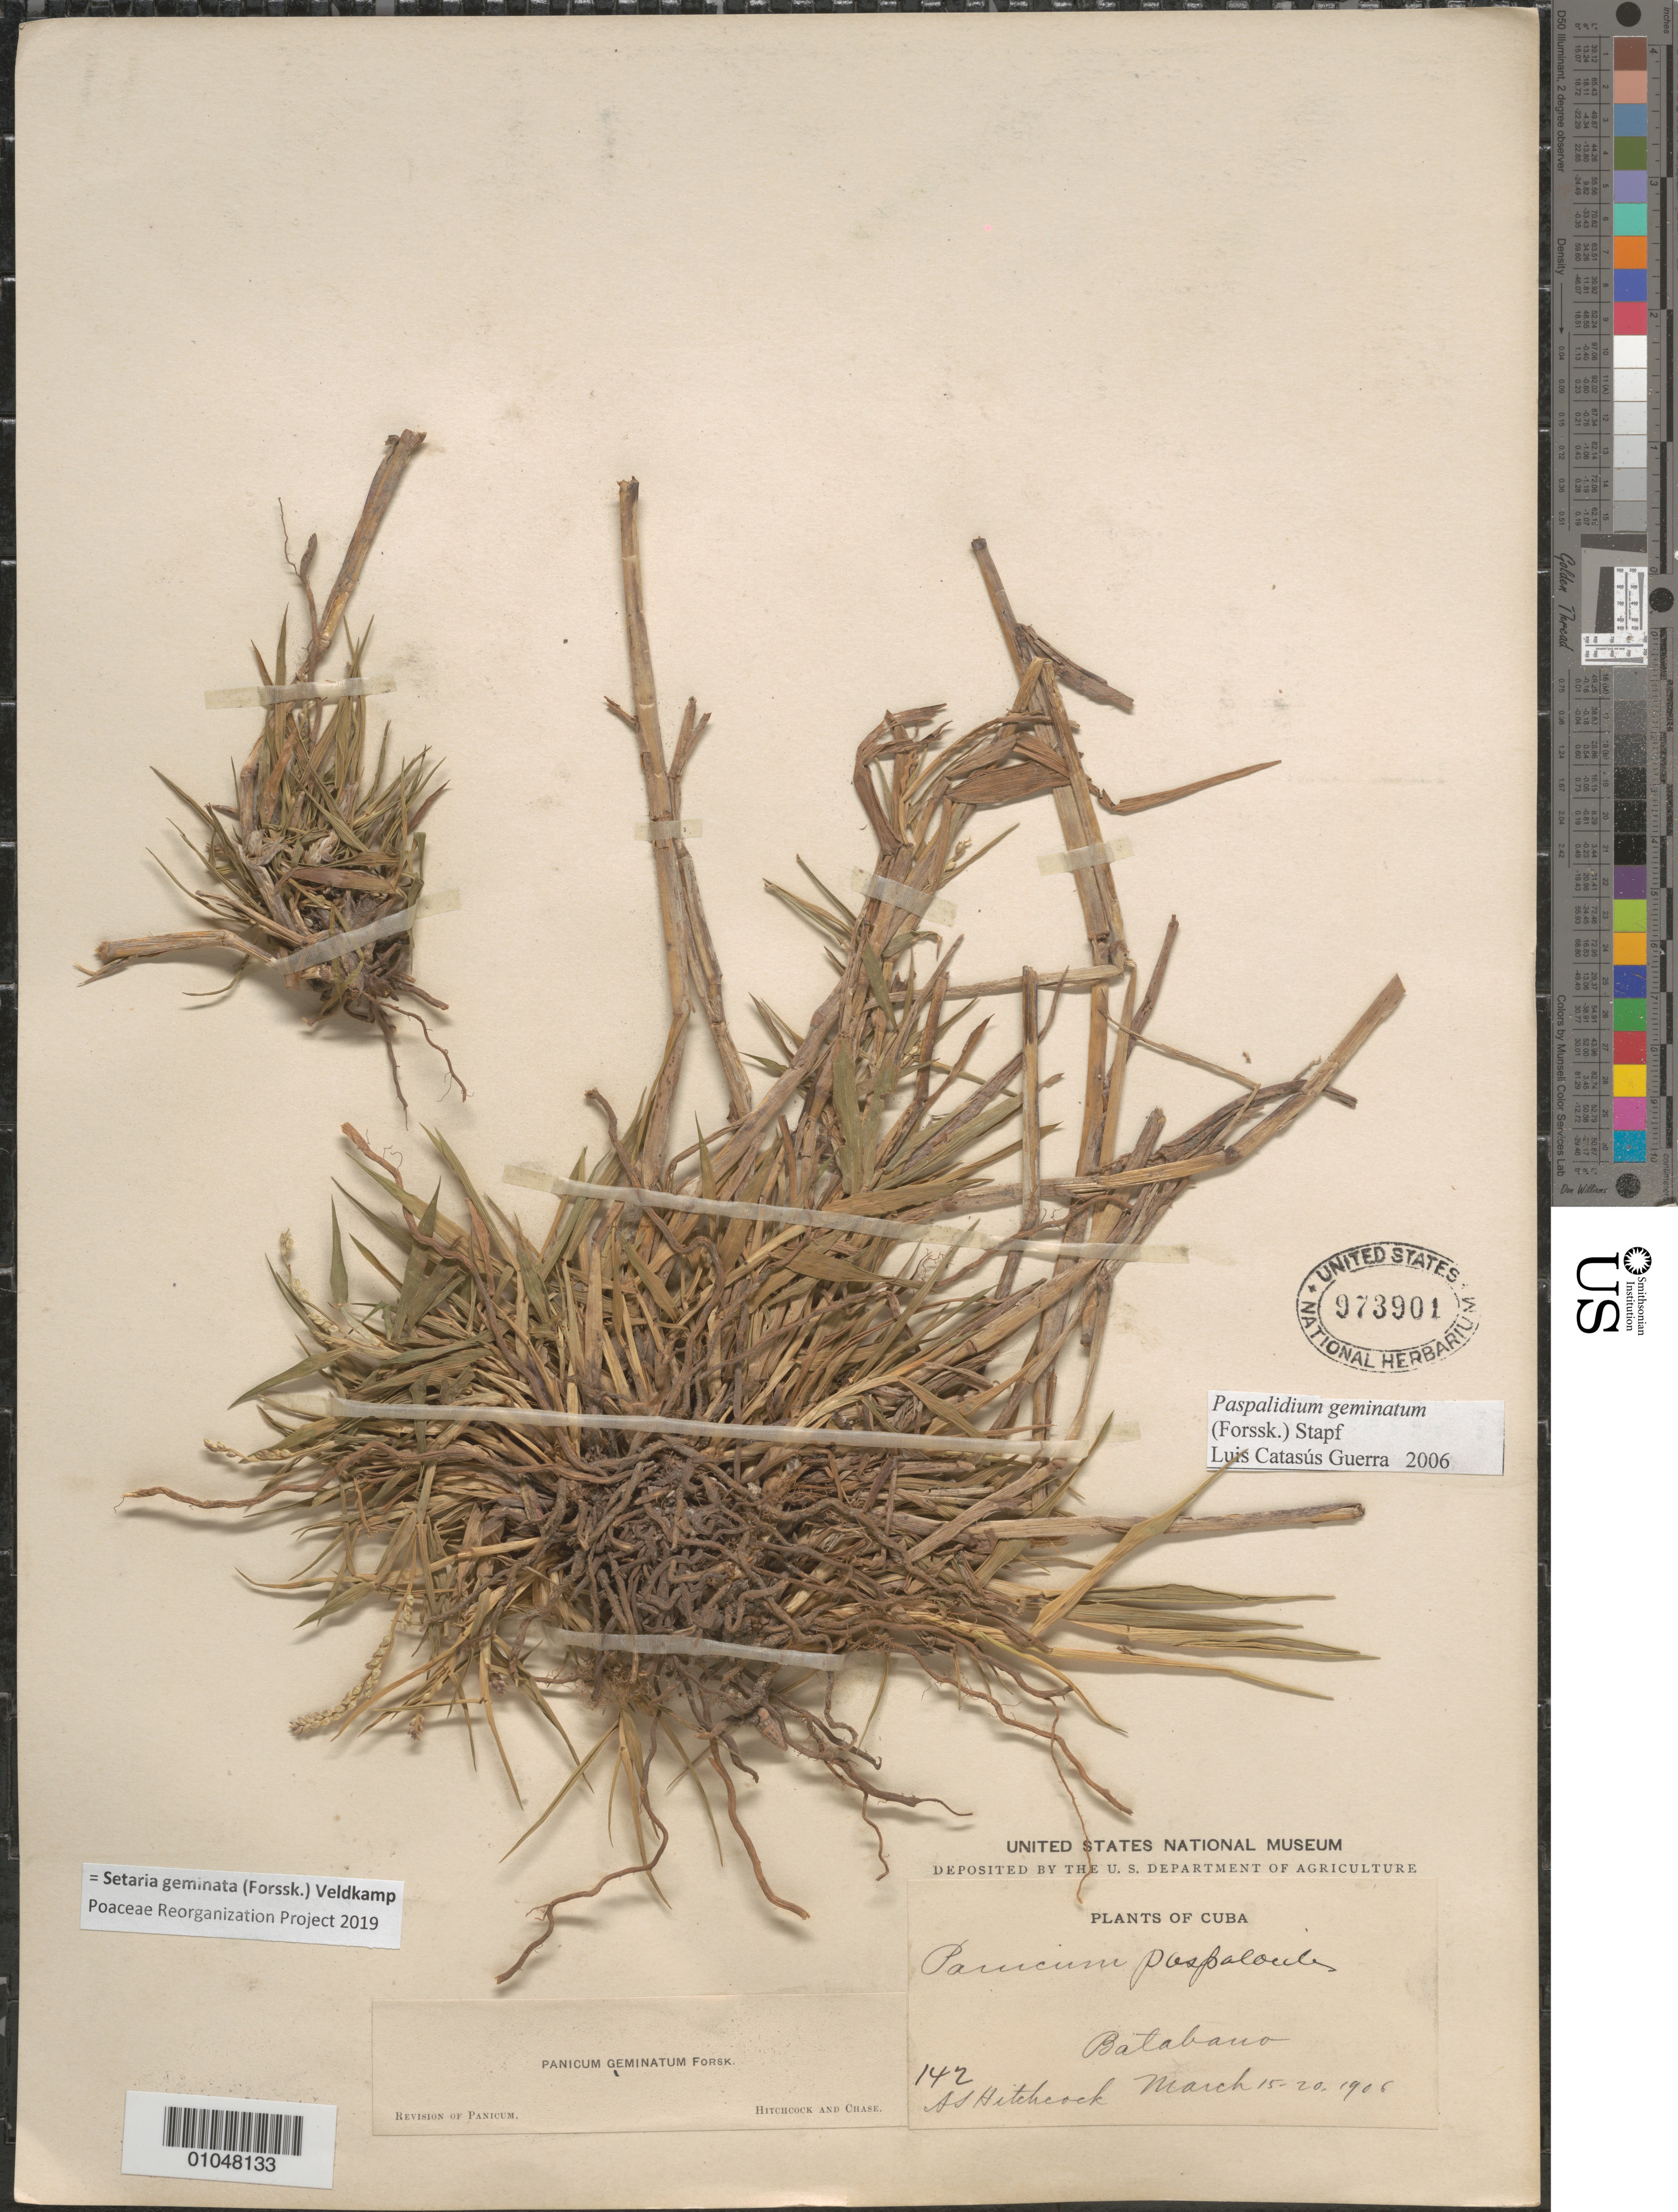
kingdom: Plantae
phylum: Tracheophyta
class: Liliopsida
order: Poales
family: Poaceae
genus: Panicum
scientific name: Panicum geminatum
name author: Forssk.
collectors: A. S. Hitchcock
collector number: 142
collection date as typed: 15 Mar 1906 to 20 Mar 1906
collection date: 1906-03-15/1906-03-20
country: Cuba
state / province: La Habana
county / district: Batabanó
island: Cuba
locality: Batabano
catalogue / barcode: US 973901